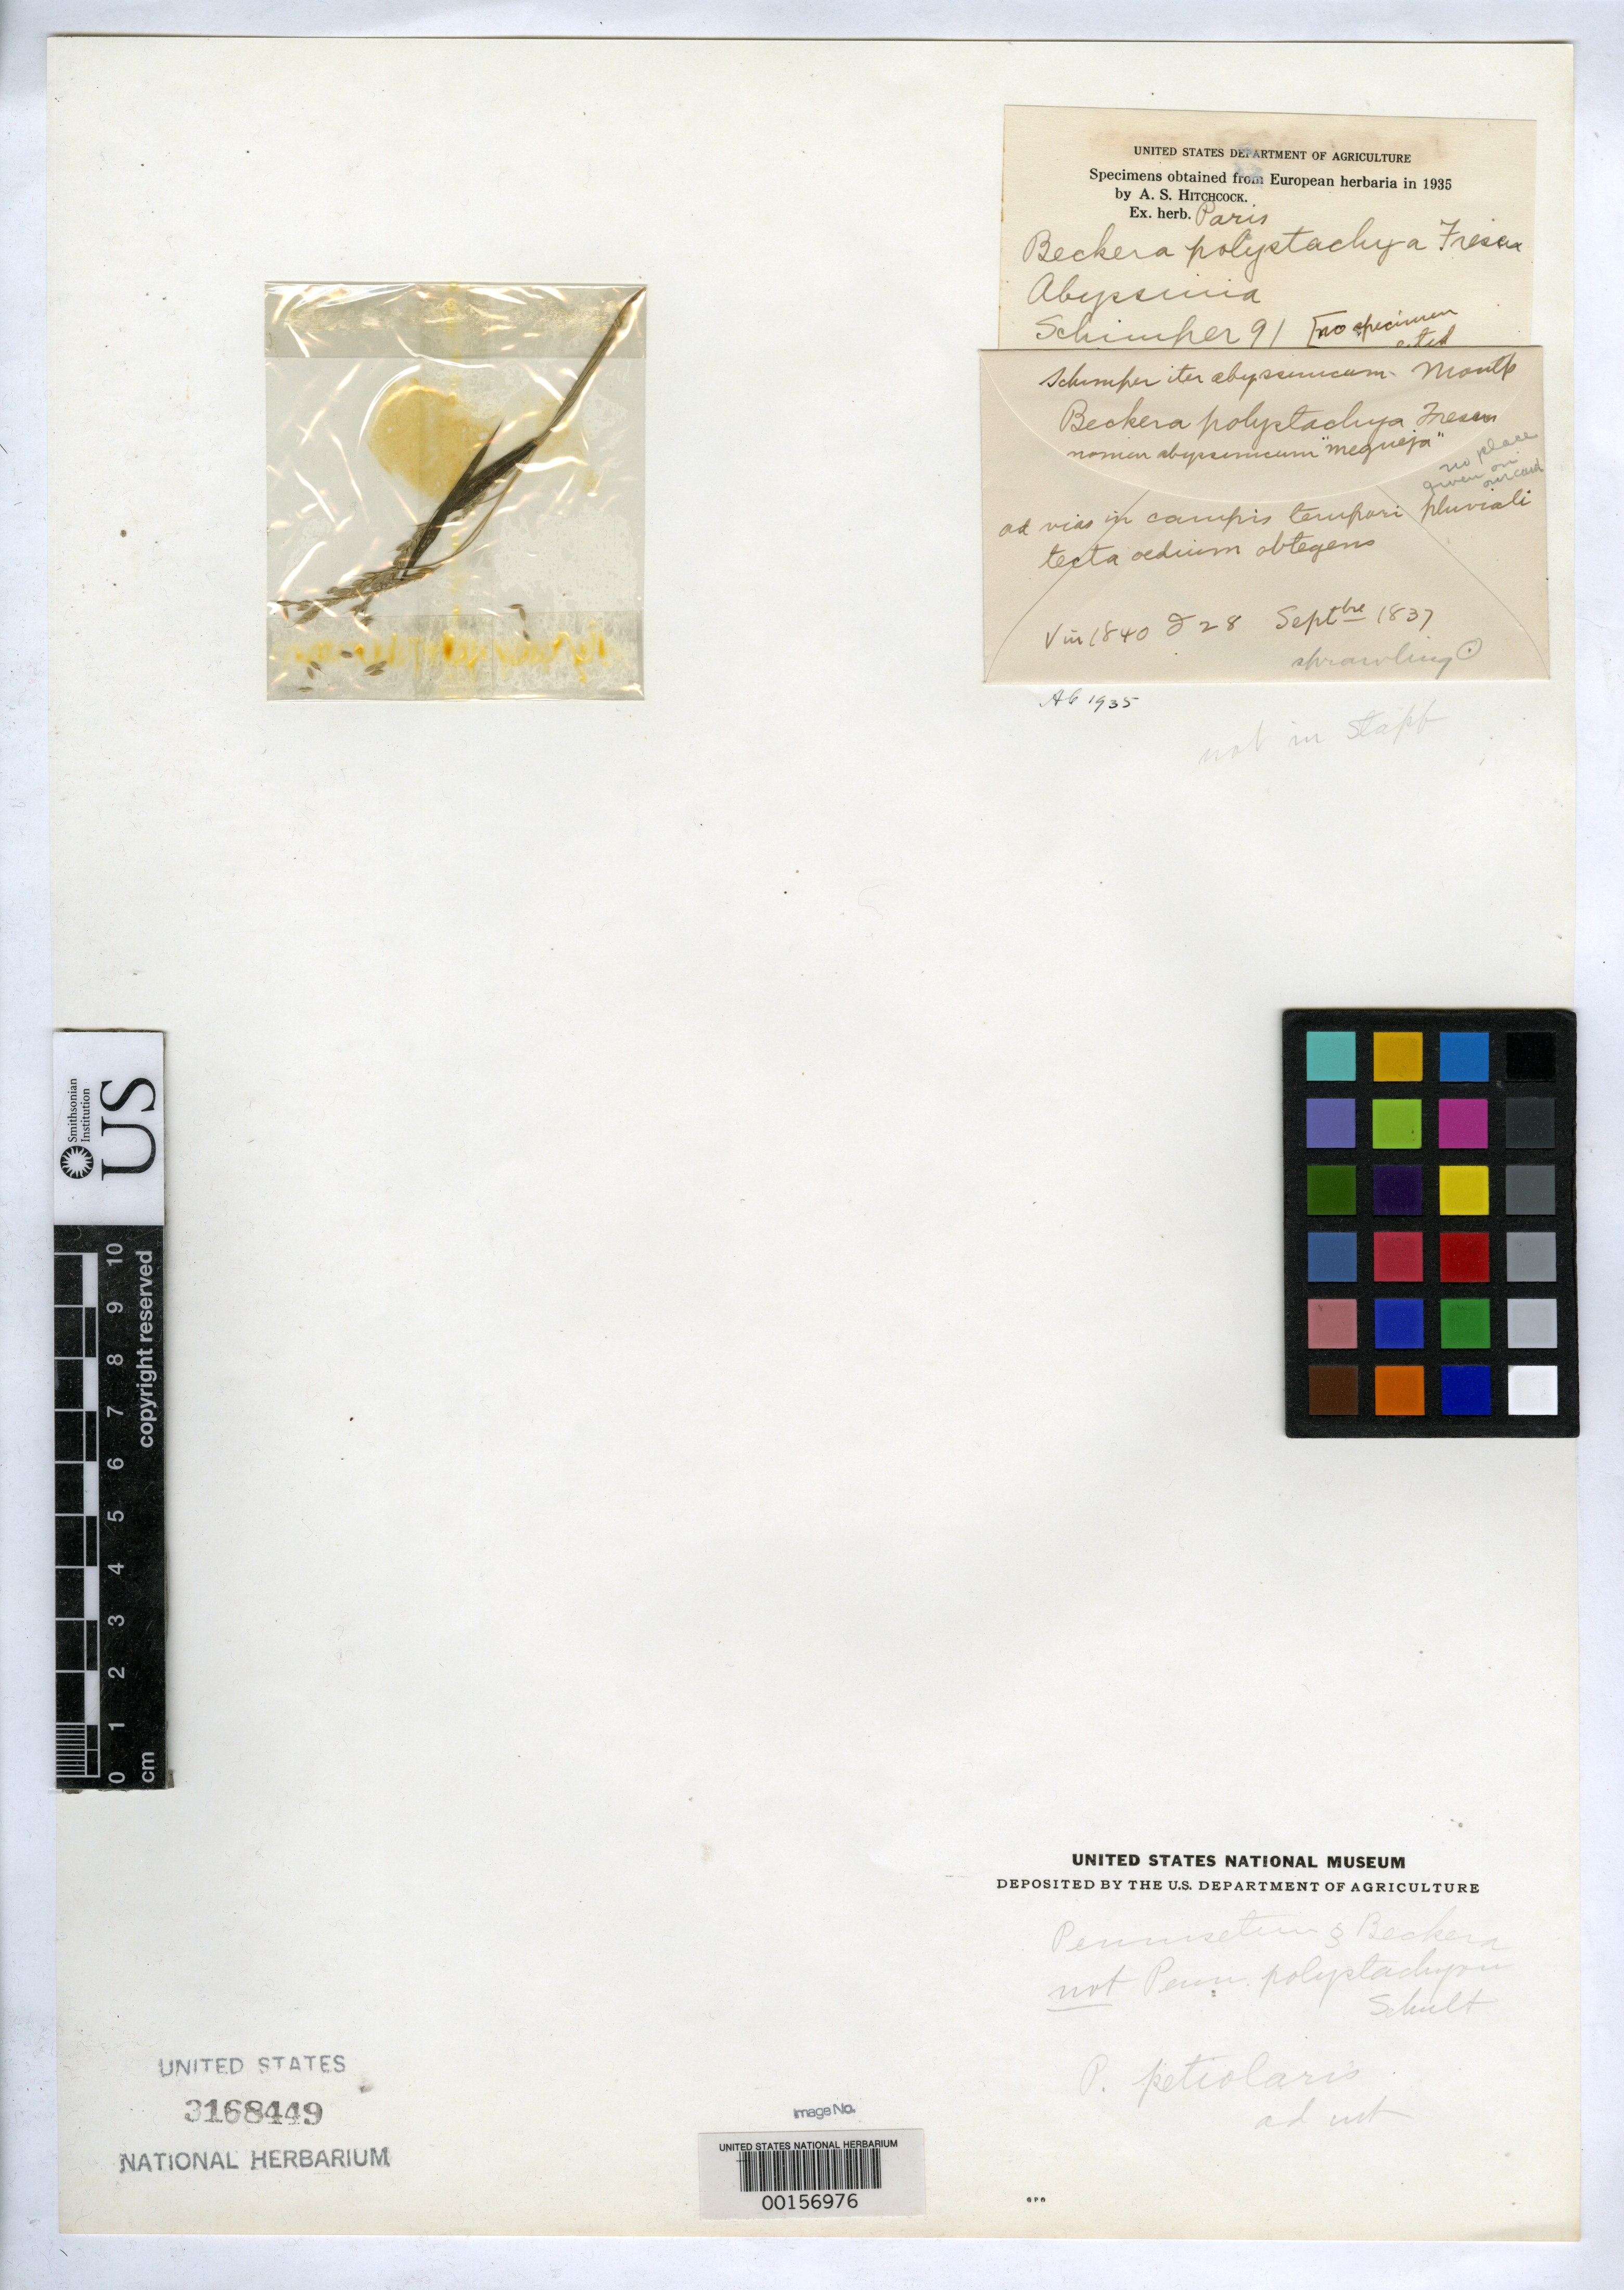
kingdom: Plantae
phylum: Tracheophyta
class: Liliopsida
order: Poales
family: Poaceae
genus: Beckera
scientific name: Beckera polystachya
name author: Fresen.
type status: Type Fragment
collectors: G. W. Schimper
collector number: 91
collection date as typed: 1837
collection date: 1837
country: Ethiopia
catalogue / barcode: US 3168449